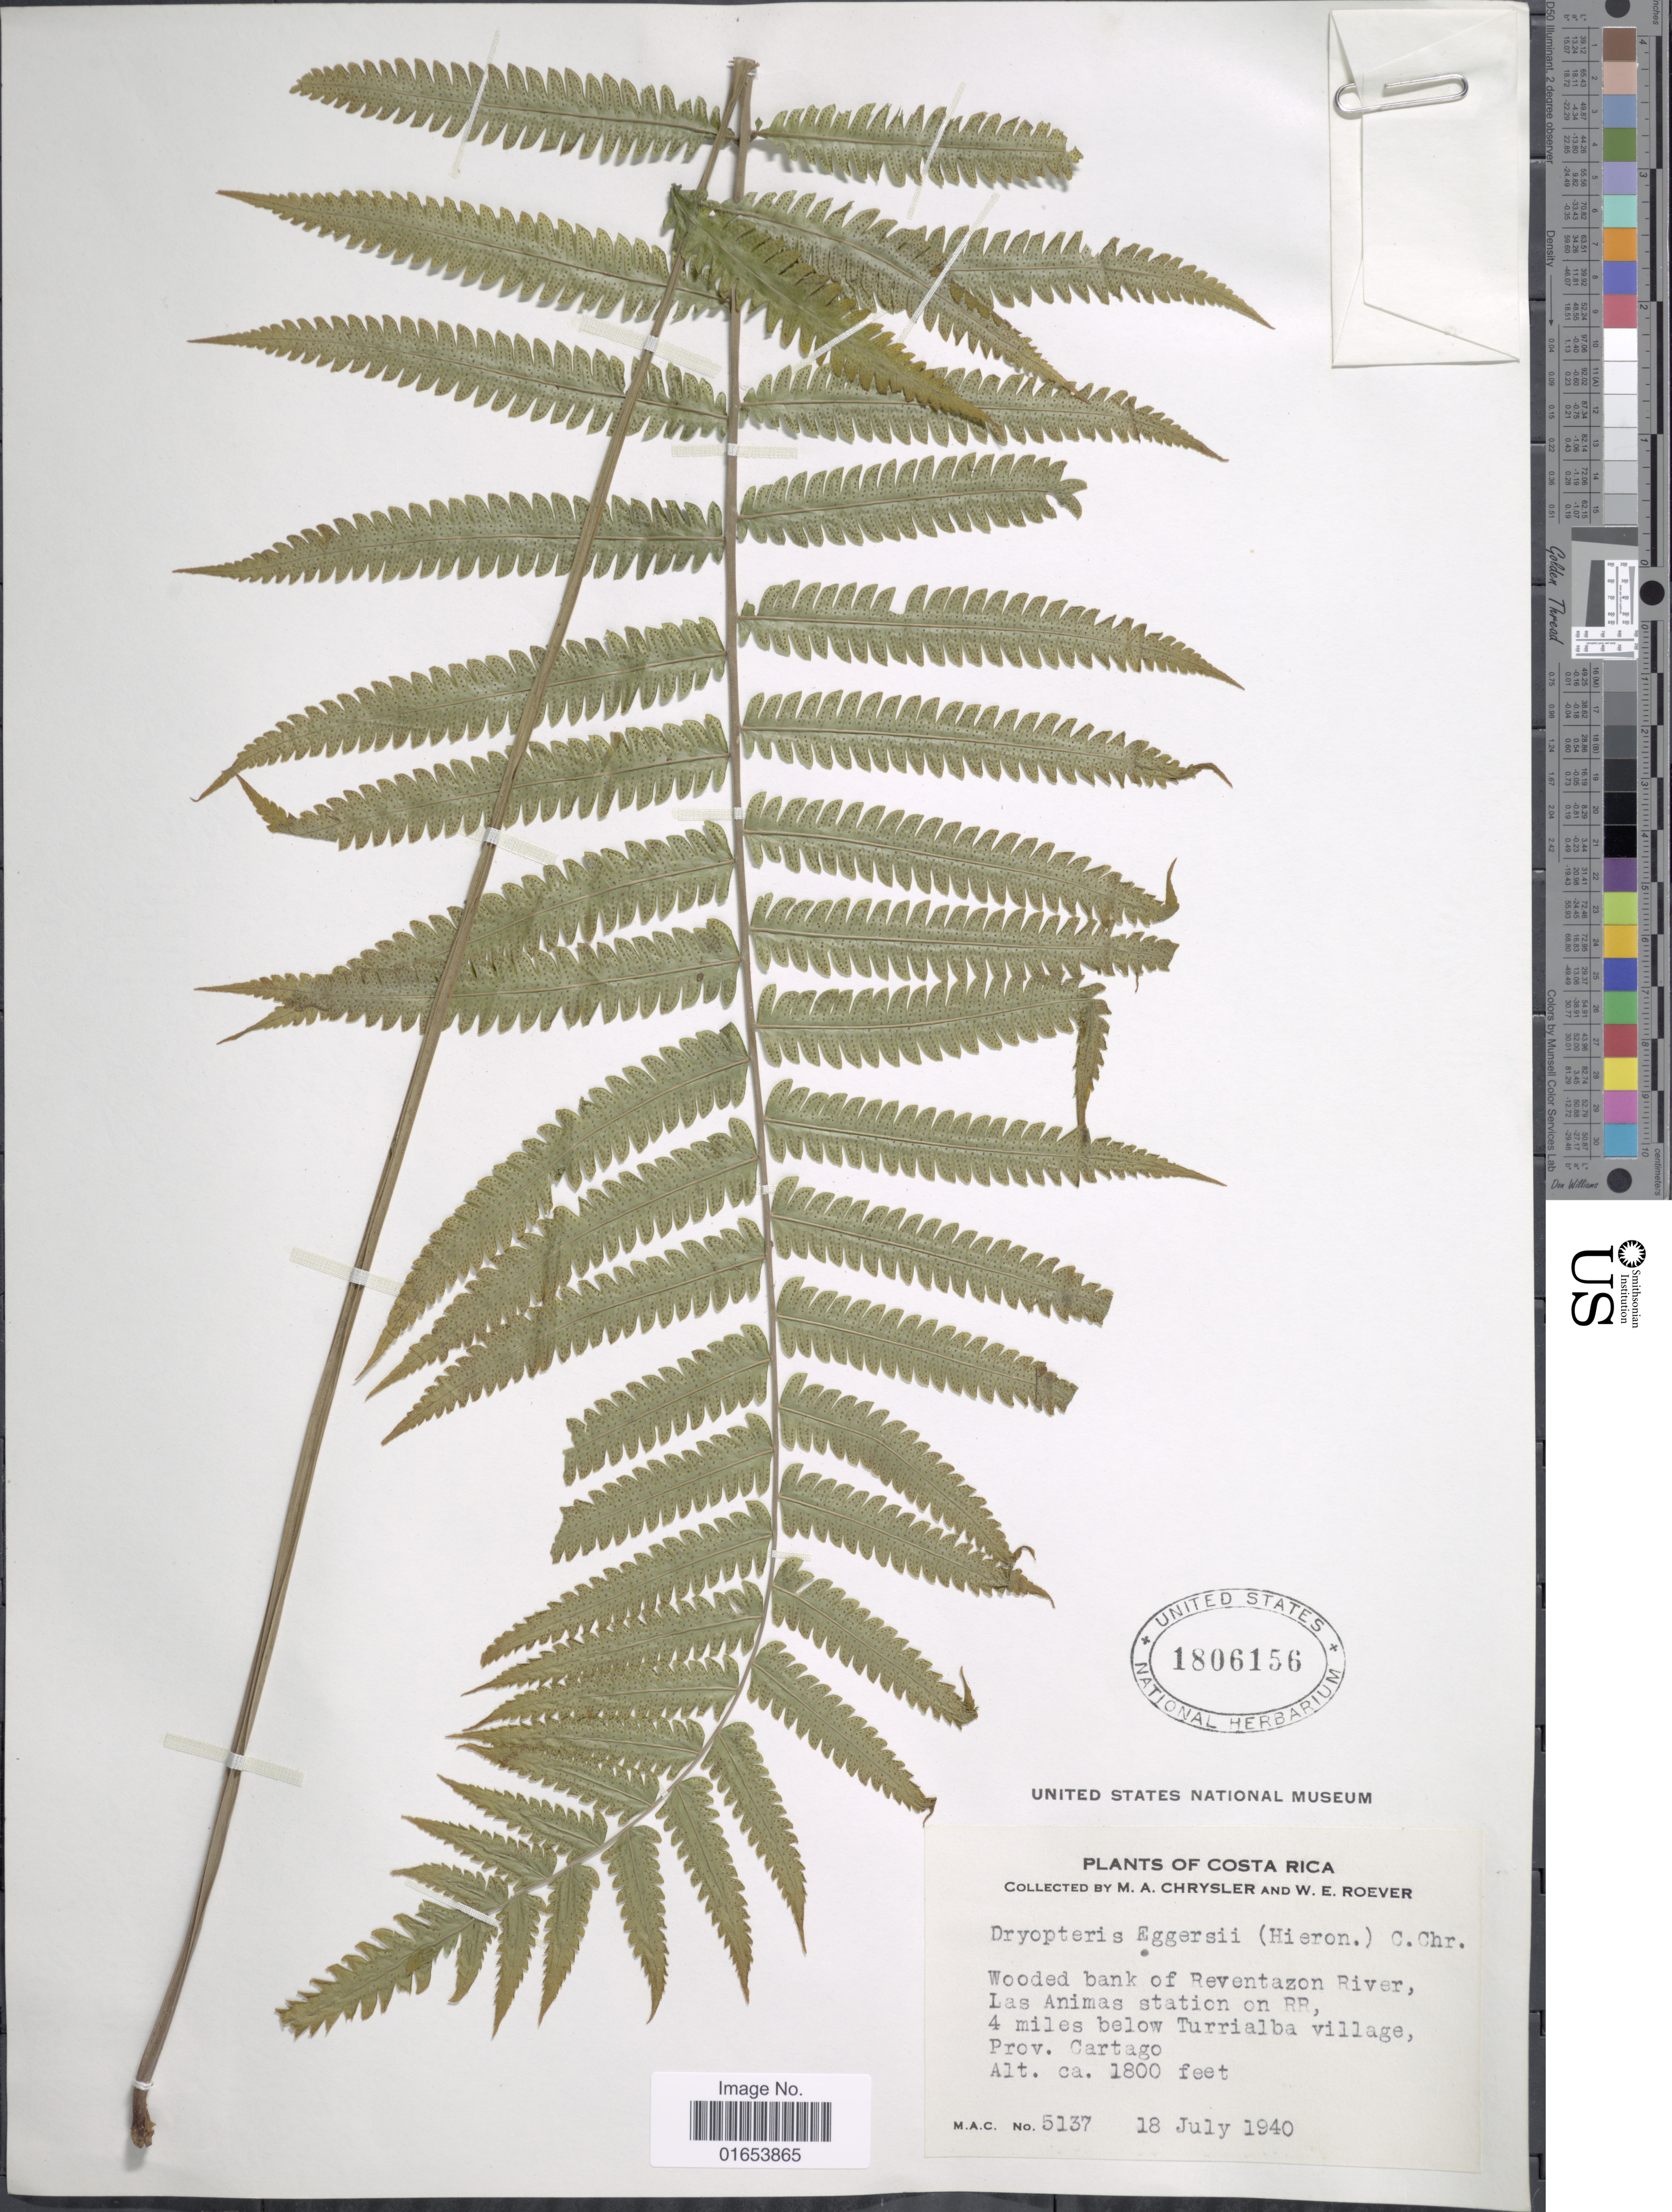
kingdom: Plantae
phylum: Tracheophyta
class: Polypodiopsida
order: Polypodiales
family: Thelypteridaceae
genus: Goniopteris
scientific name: Goniopteris eggersii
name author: (Hieron.) Alston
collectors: M. A. Chrysler & W. Roever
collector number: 5137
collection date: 1940-07-18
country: Costa Rica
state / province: Cartago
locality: Wooded bank of Reventazon River, Las Animas station on RR, 4 miles below Turrialba village, Prov. Cartago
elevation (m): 549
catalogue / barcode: US 1806156